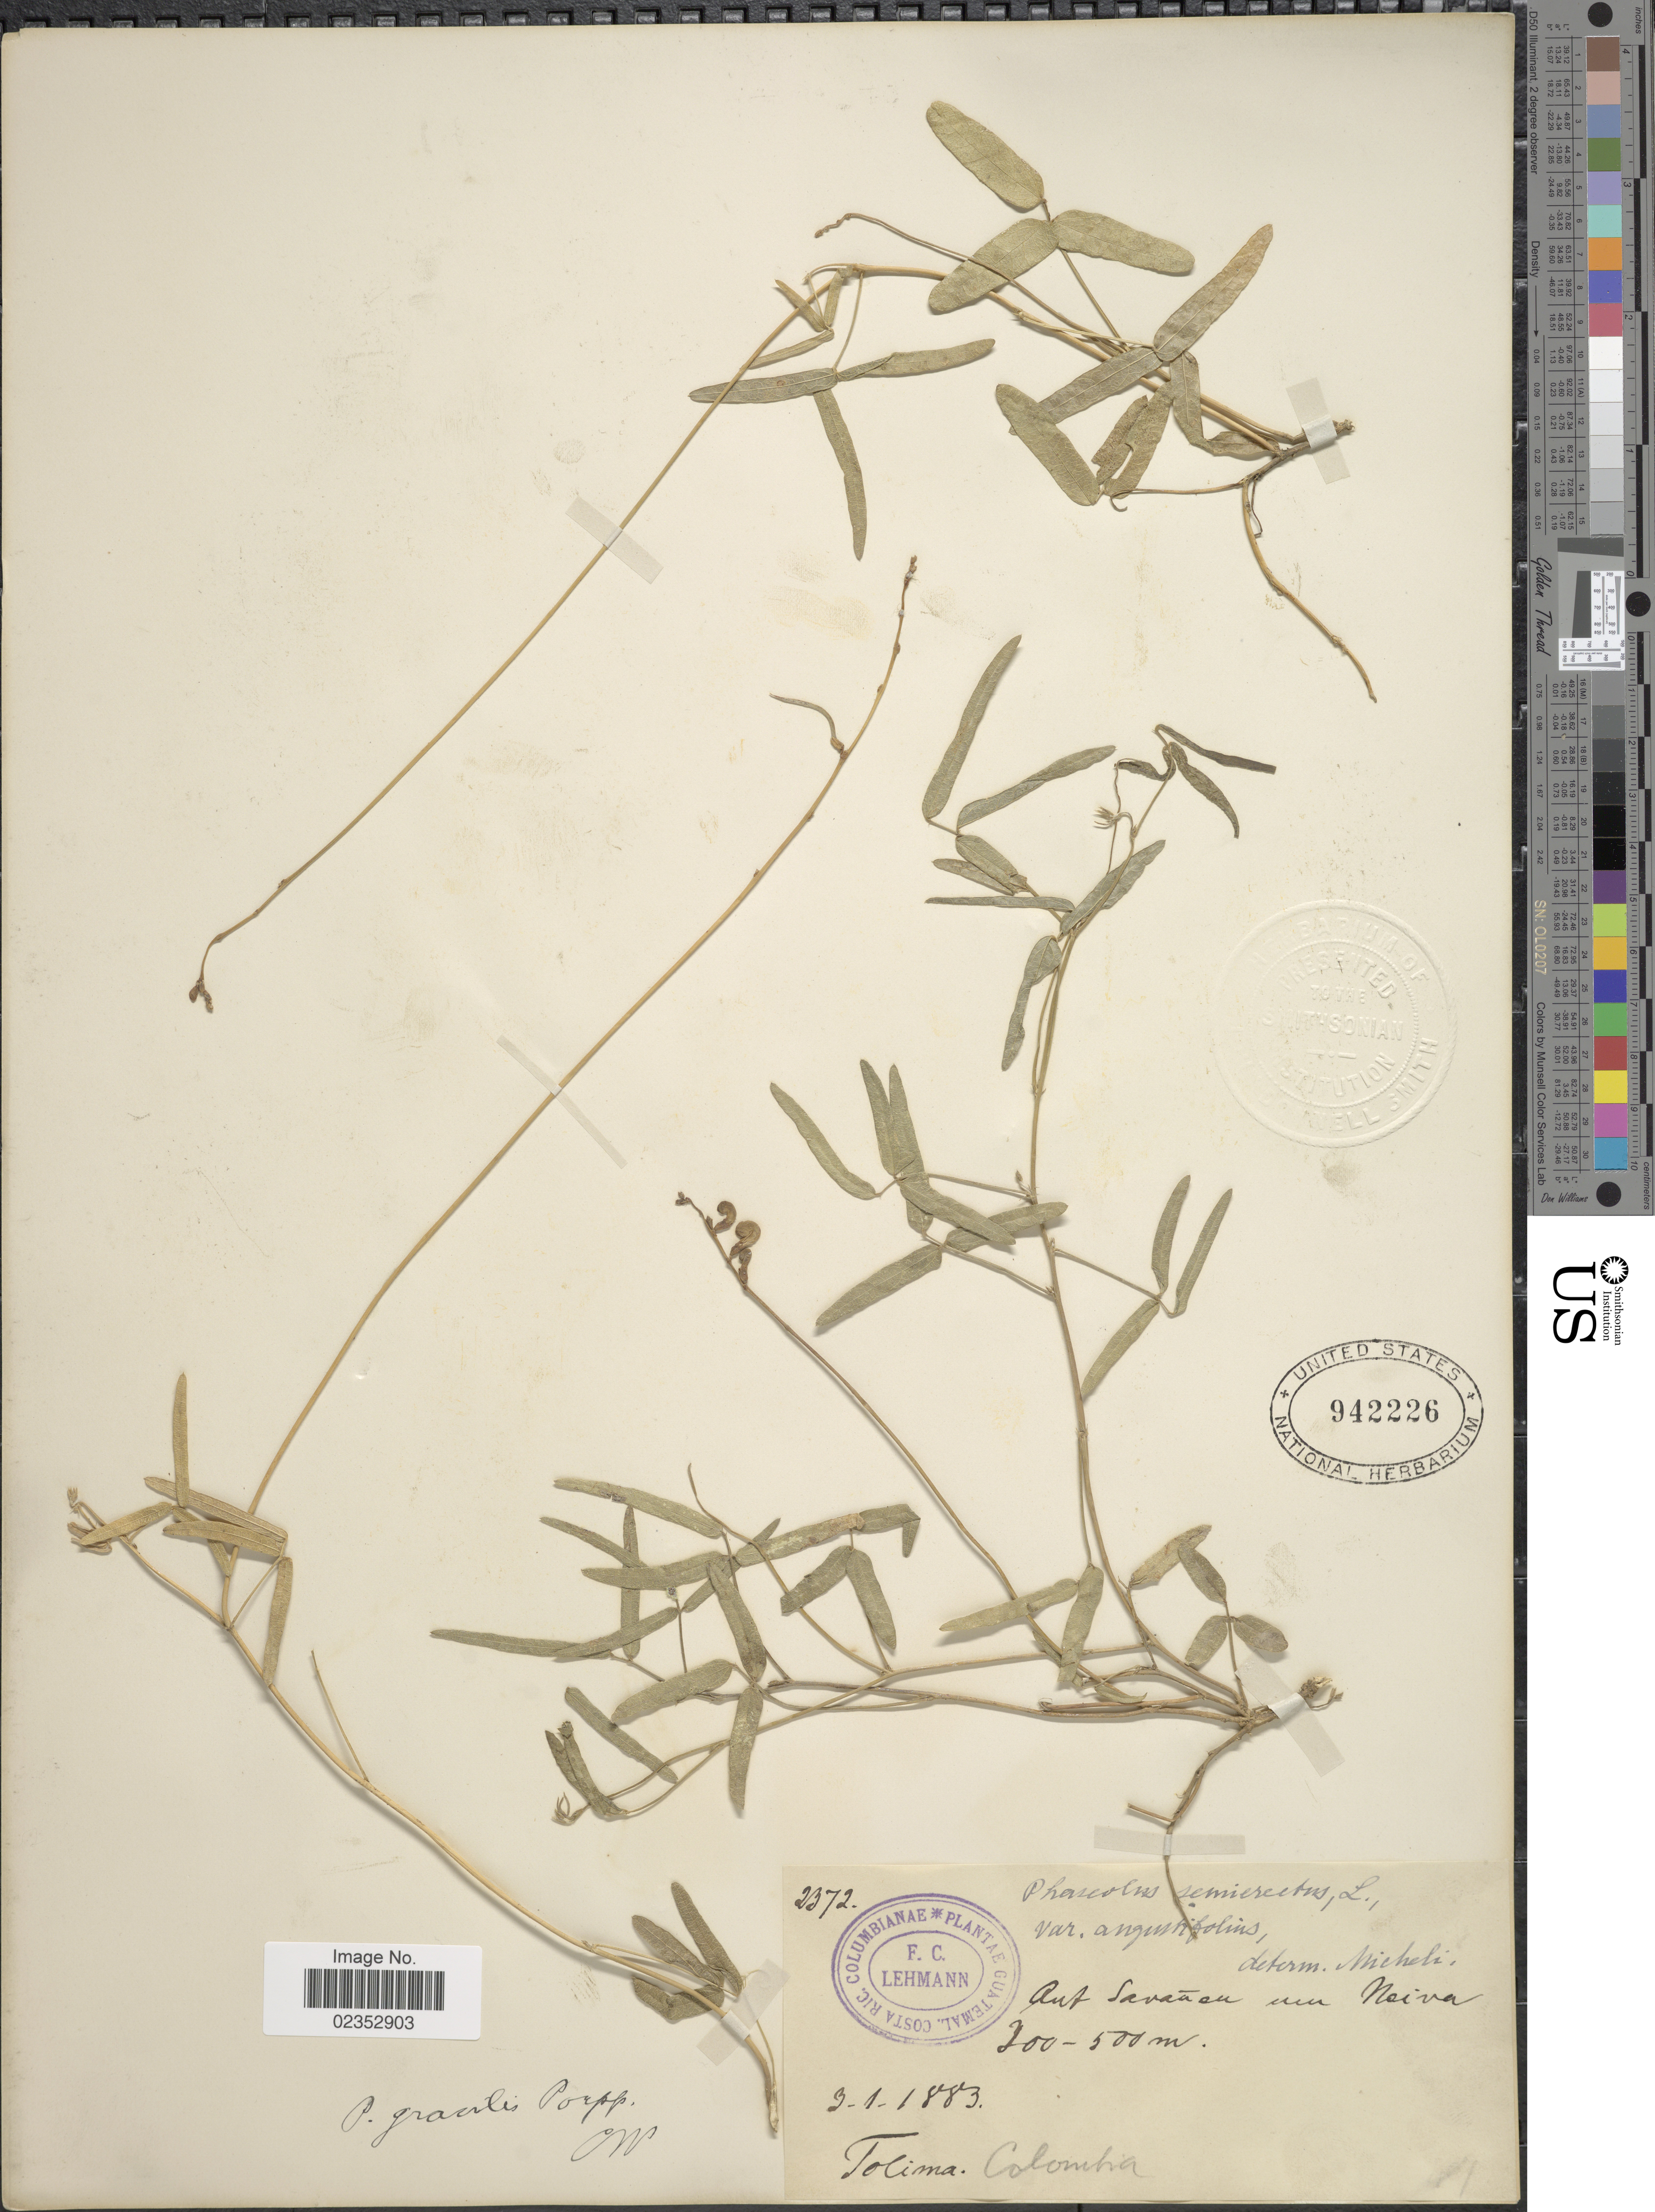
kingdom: Plantae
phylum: Tracheophyta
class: Magnoliopsida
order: Fabales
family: Fabaceae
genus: Macroptilium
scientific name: Macroptilium gracile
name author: (Poepp. ex Benth.) Urb.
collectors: F. C. Lehmann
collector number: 2372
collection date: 1883-01-03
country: Colombia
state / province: Tolima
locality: Auf Sevanen um Neiva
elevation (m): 200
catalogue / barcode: US 942226